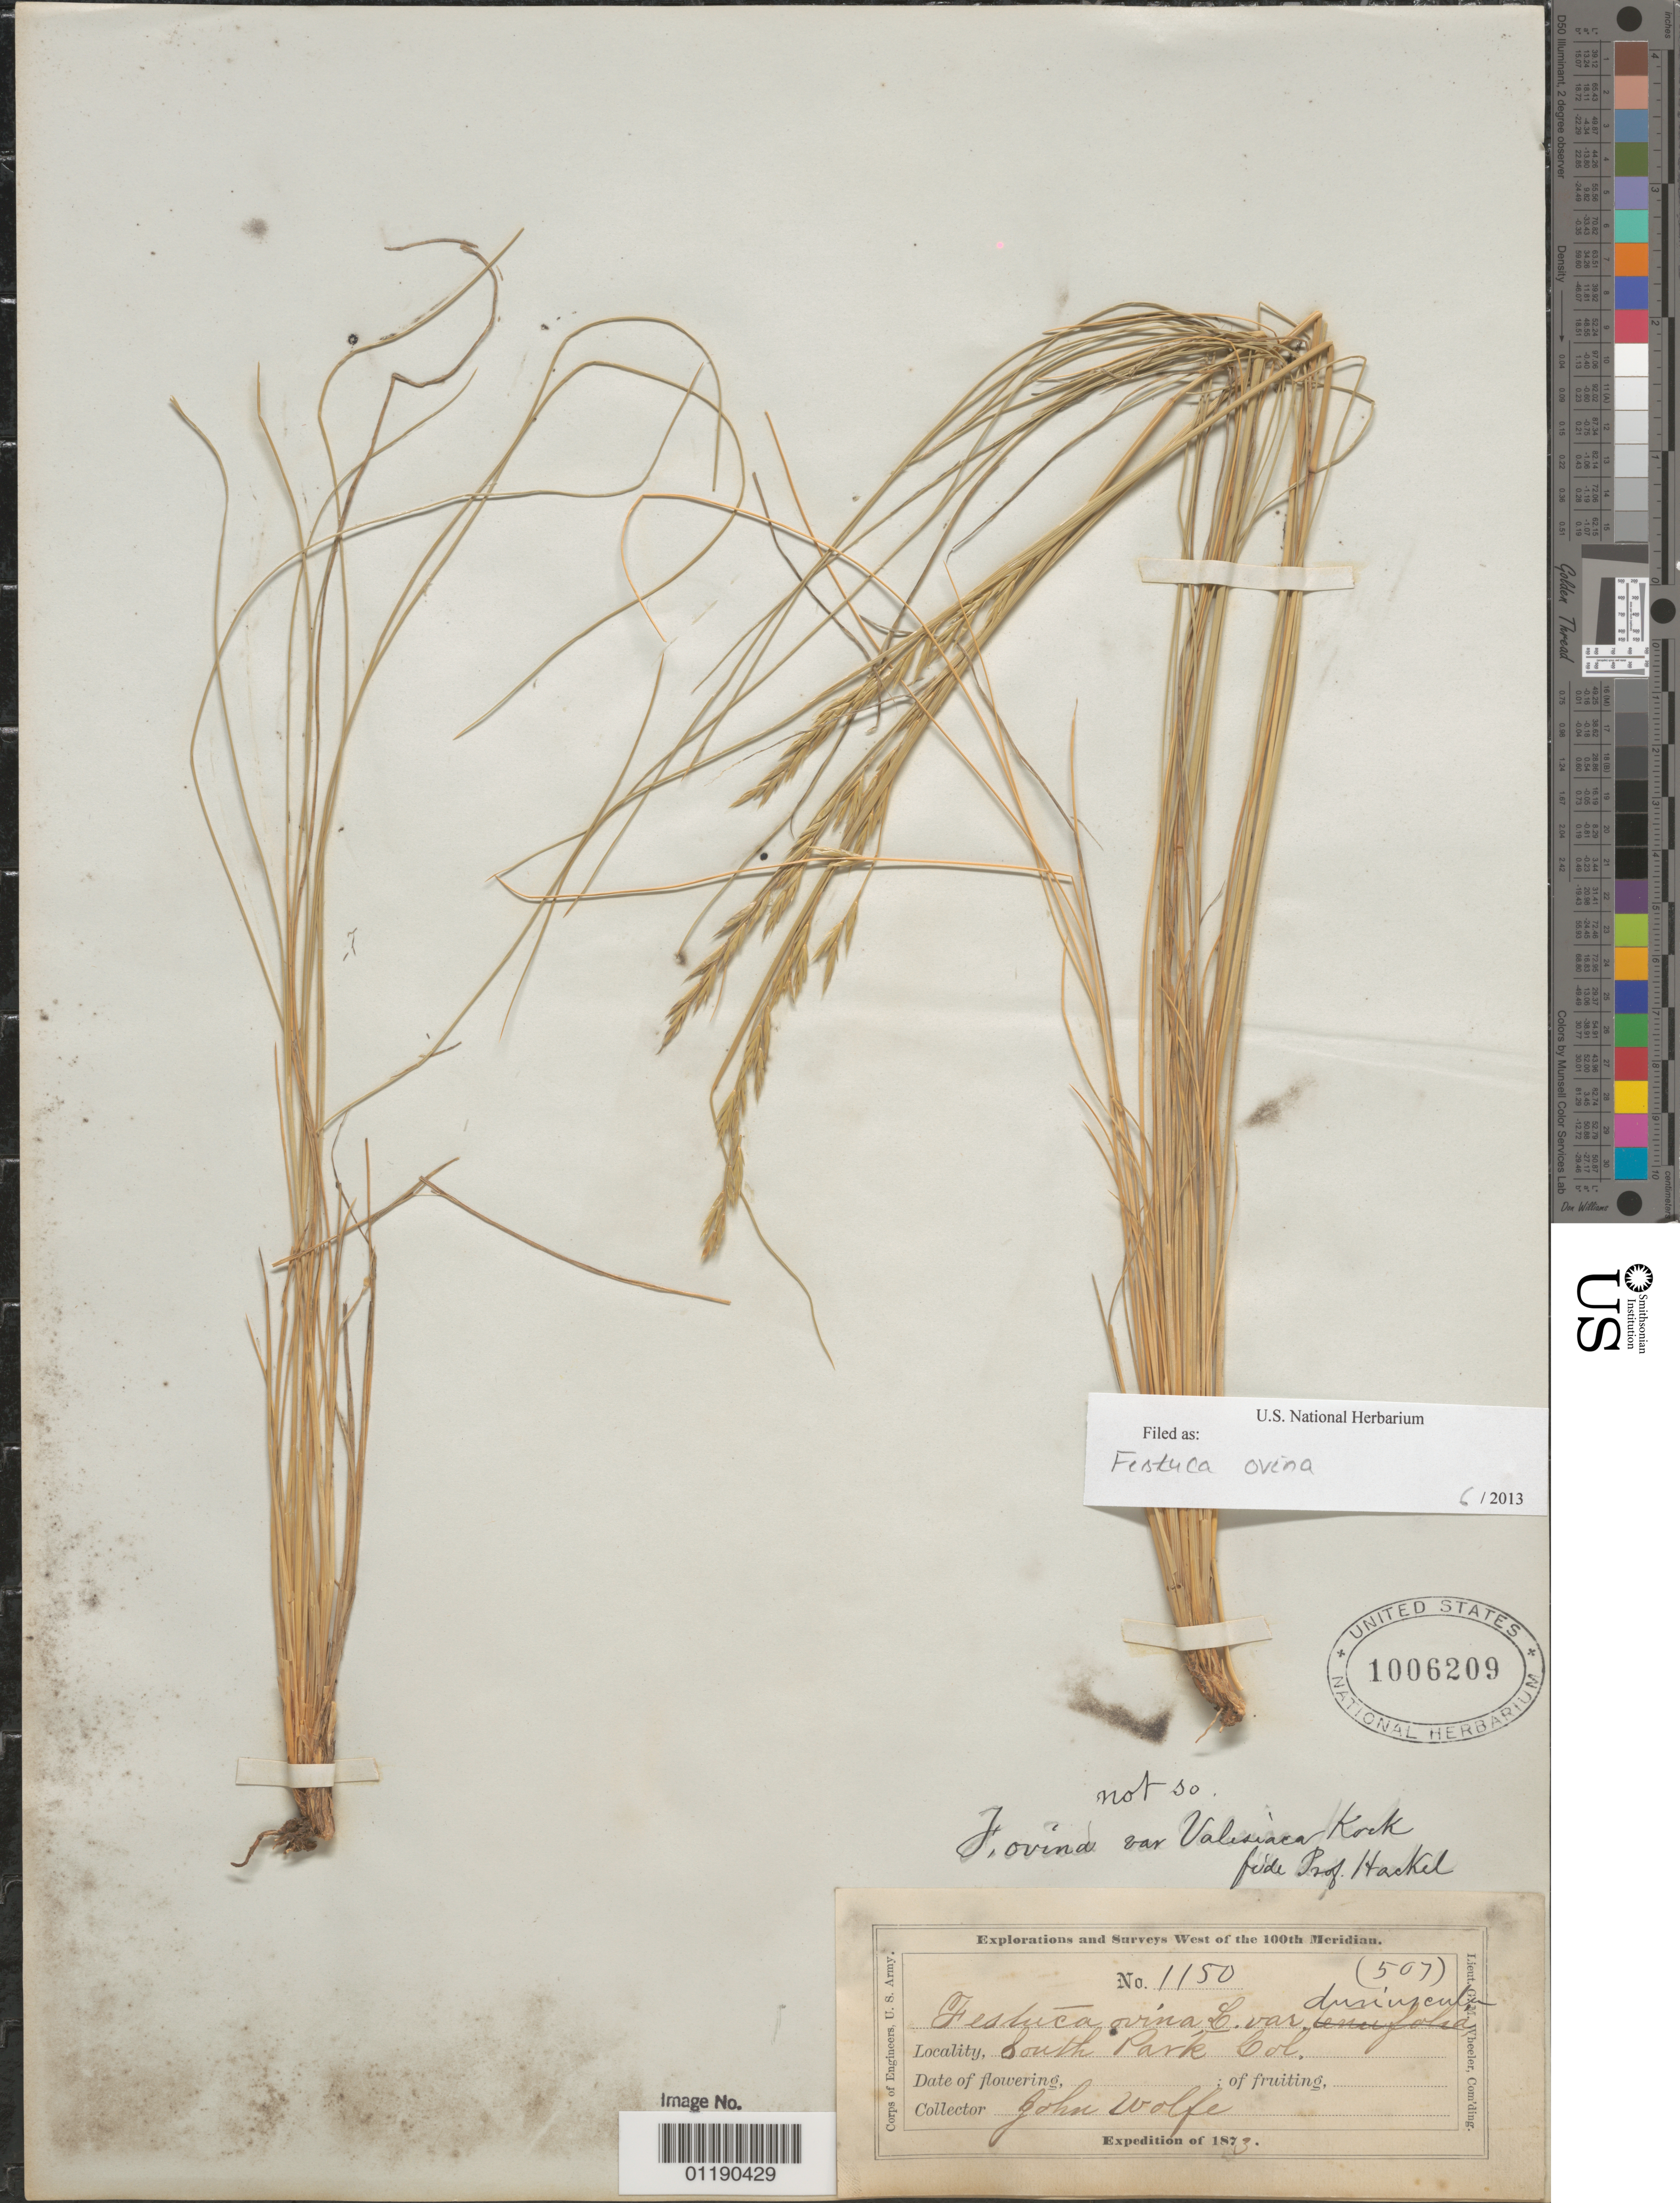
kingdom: Plantae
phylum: Tracheophyta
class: Liliopsida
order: Poales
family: Poaceae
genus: Festuca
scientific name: Festuca ovina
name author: Hack.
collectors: J. Wolf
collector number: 1150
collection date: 1873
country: United States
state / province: Colorado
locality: South Park, Col Ter.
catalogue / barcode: US 1006209